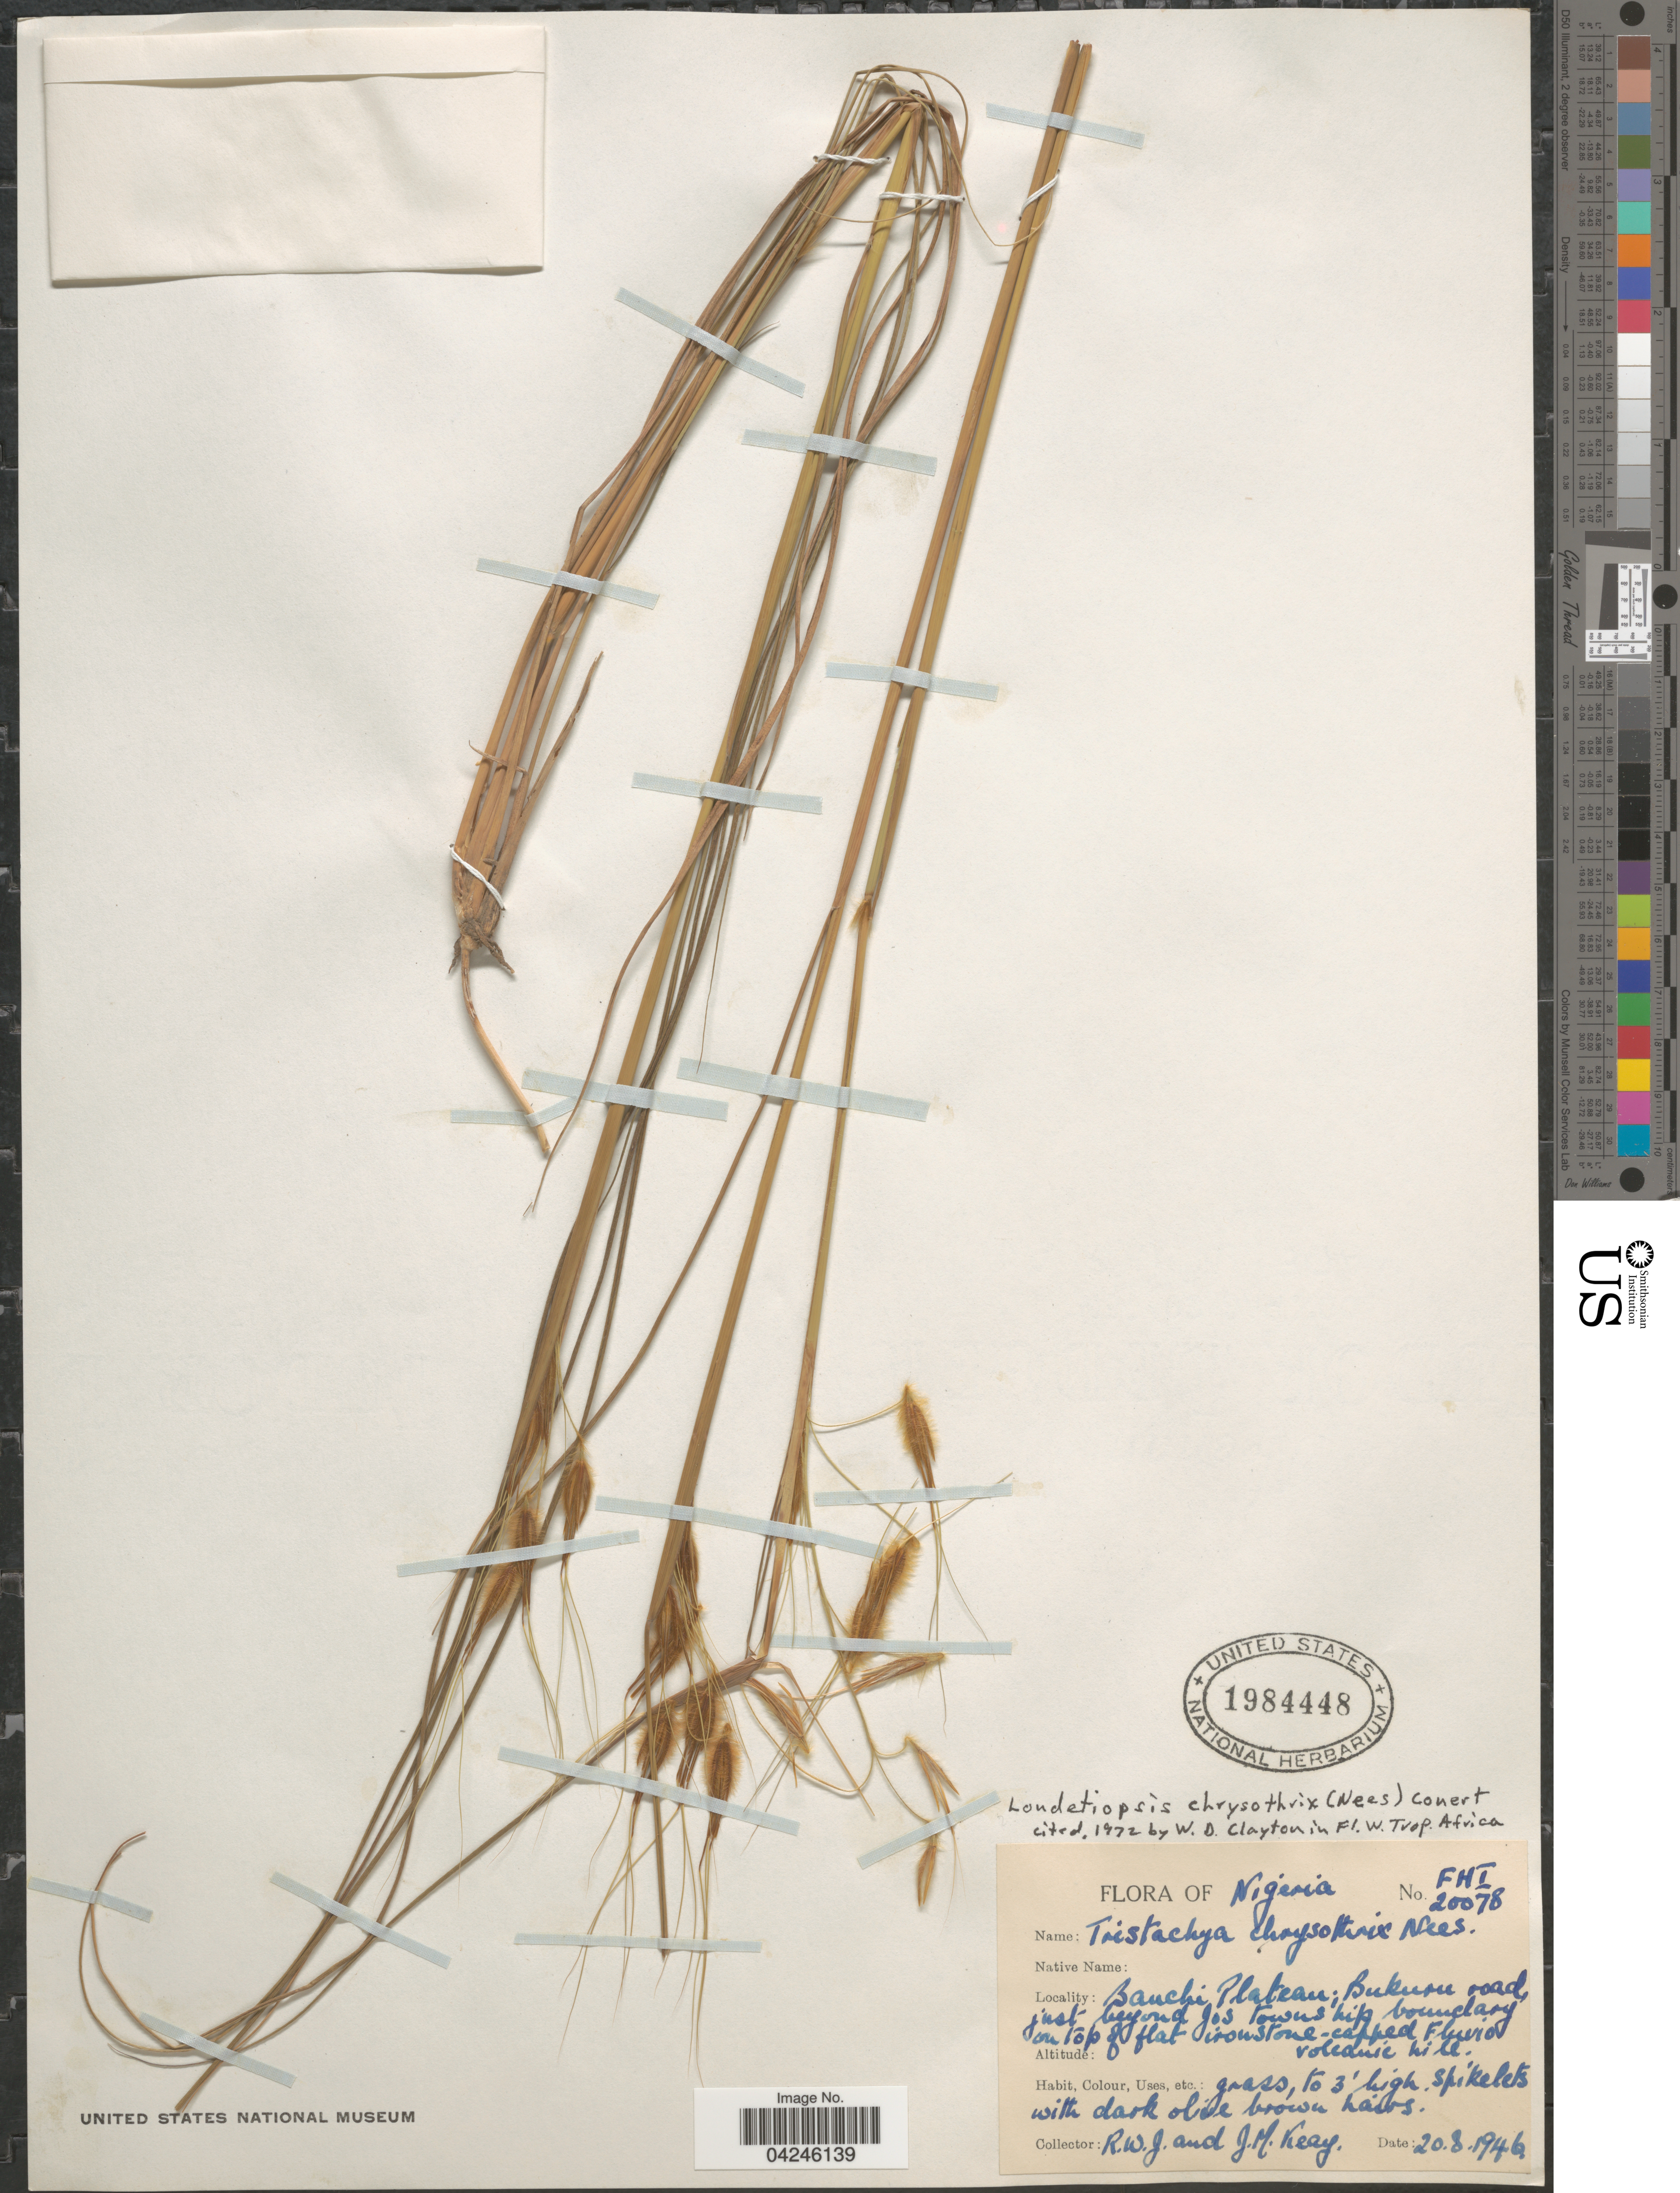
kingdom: Plantae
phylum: Tracheophyta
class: Liliopsida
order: Poales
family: Poaceae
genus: Loudetiopsis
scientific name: Loudetiopsis chrysothrix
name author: (Nees) Conert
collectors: R. W. Keay & R. W. Keay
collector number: FHI 20078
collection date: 1946-08-20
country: Nigeria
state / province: Bauchi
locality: Bauchi Plateau; Bukusu road, just beyond Jos Township boundary on top of flat ironstone-capped Fluvio volcanic hill.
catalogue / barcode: US 1984448